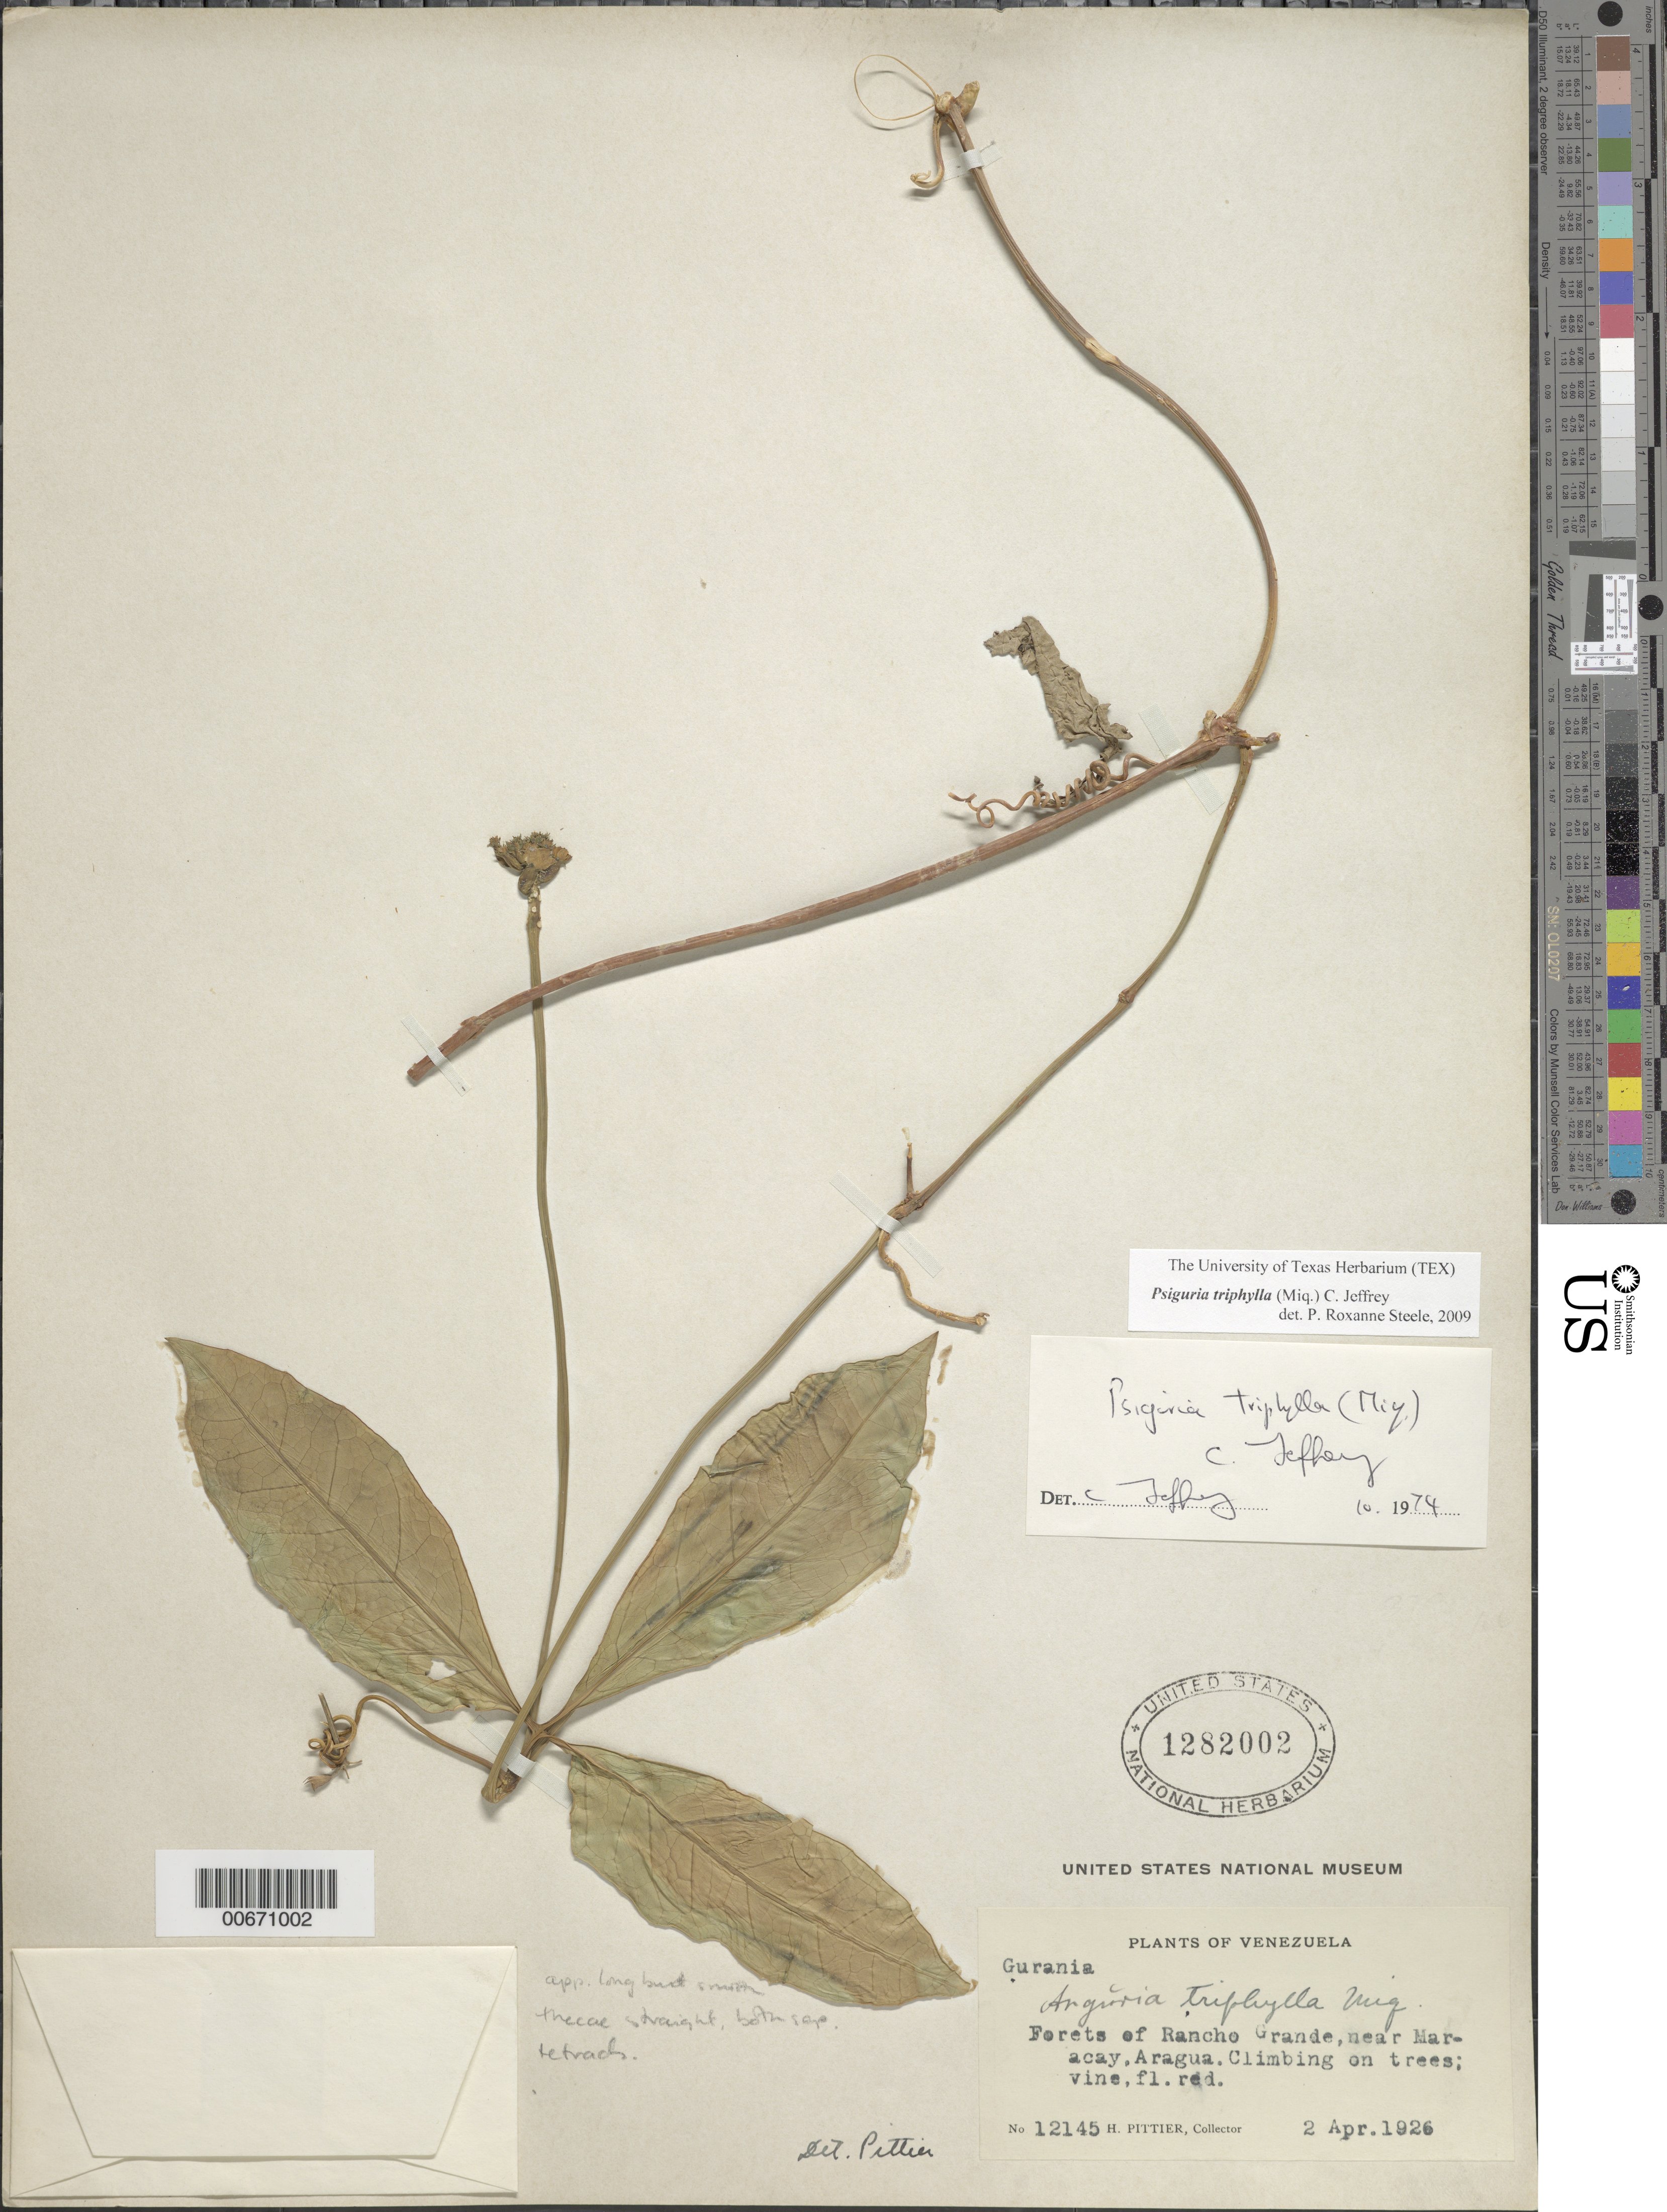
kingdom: Plantae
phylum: Tracheophyta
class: Magnoliopsida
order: Cucurbitales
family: Cucurbitaceae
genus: Psiguria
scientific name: Psiguria triphylla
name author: (Miq.) C. Jeffrey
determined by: Jeffrey, C.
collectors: H. F. Pittier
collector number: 12145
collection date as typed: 2-Apr-26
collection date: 1926-04-02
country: Venezuela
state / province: Aragua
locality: Rancho Grande, near Maracay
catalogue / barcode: US 1282002